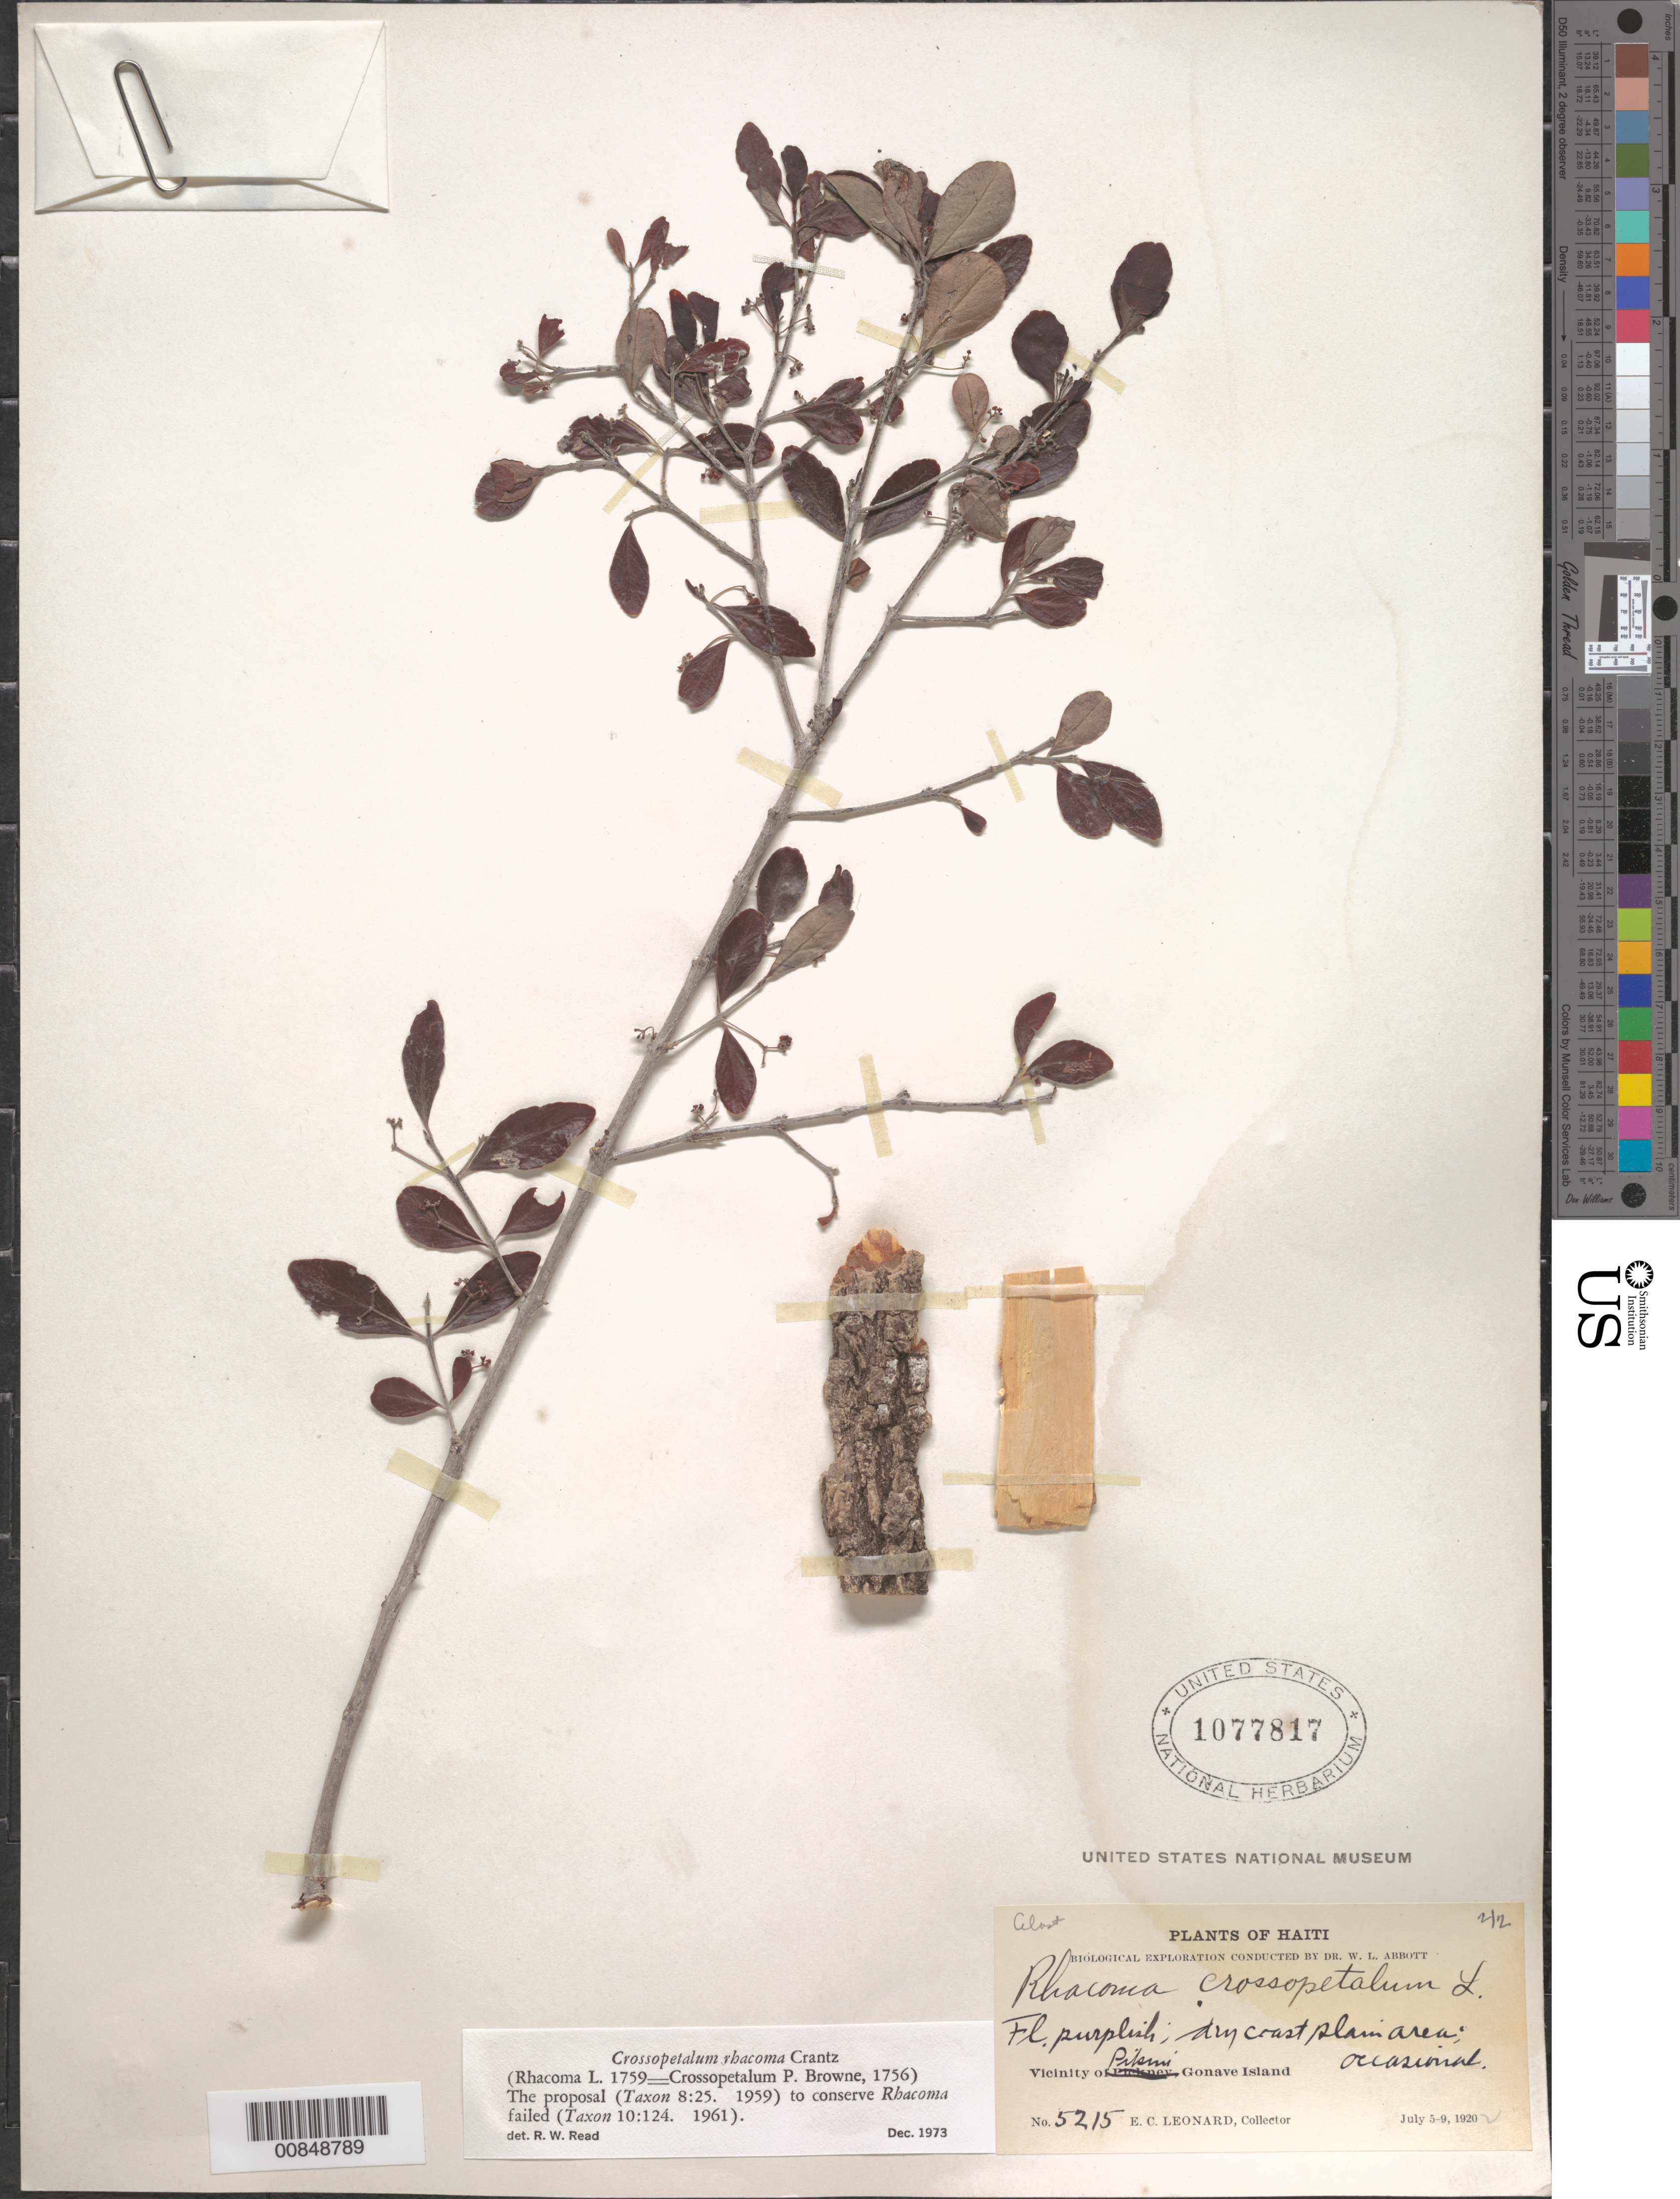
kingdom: Plantae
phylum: Tracheophyta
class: Magnoliopsida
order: Celastrales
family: Celastraceae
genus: Crossopetalum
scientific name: Crossopetalum rhacoma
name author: Crantz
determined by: Read, Robert W., (US), NMNH (UNITED STATES)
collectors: E. C. Leonard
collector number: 5215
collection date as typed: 05 Jul 1920 to 09 Jul 1920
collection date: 1920-07-05/1920-07-09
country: Haiti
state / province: Ouest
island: Île de la Gonâve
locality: Vicinity of Pikmi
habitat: Dry coastal plain area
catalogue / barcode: US 1077817